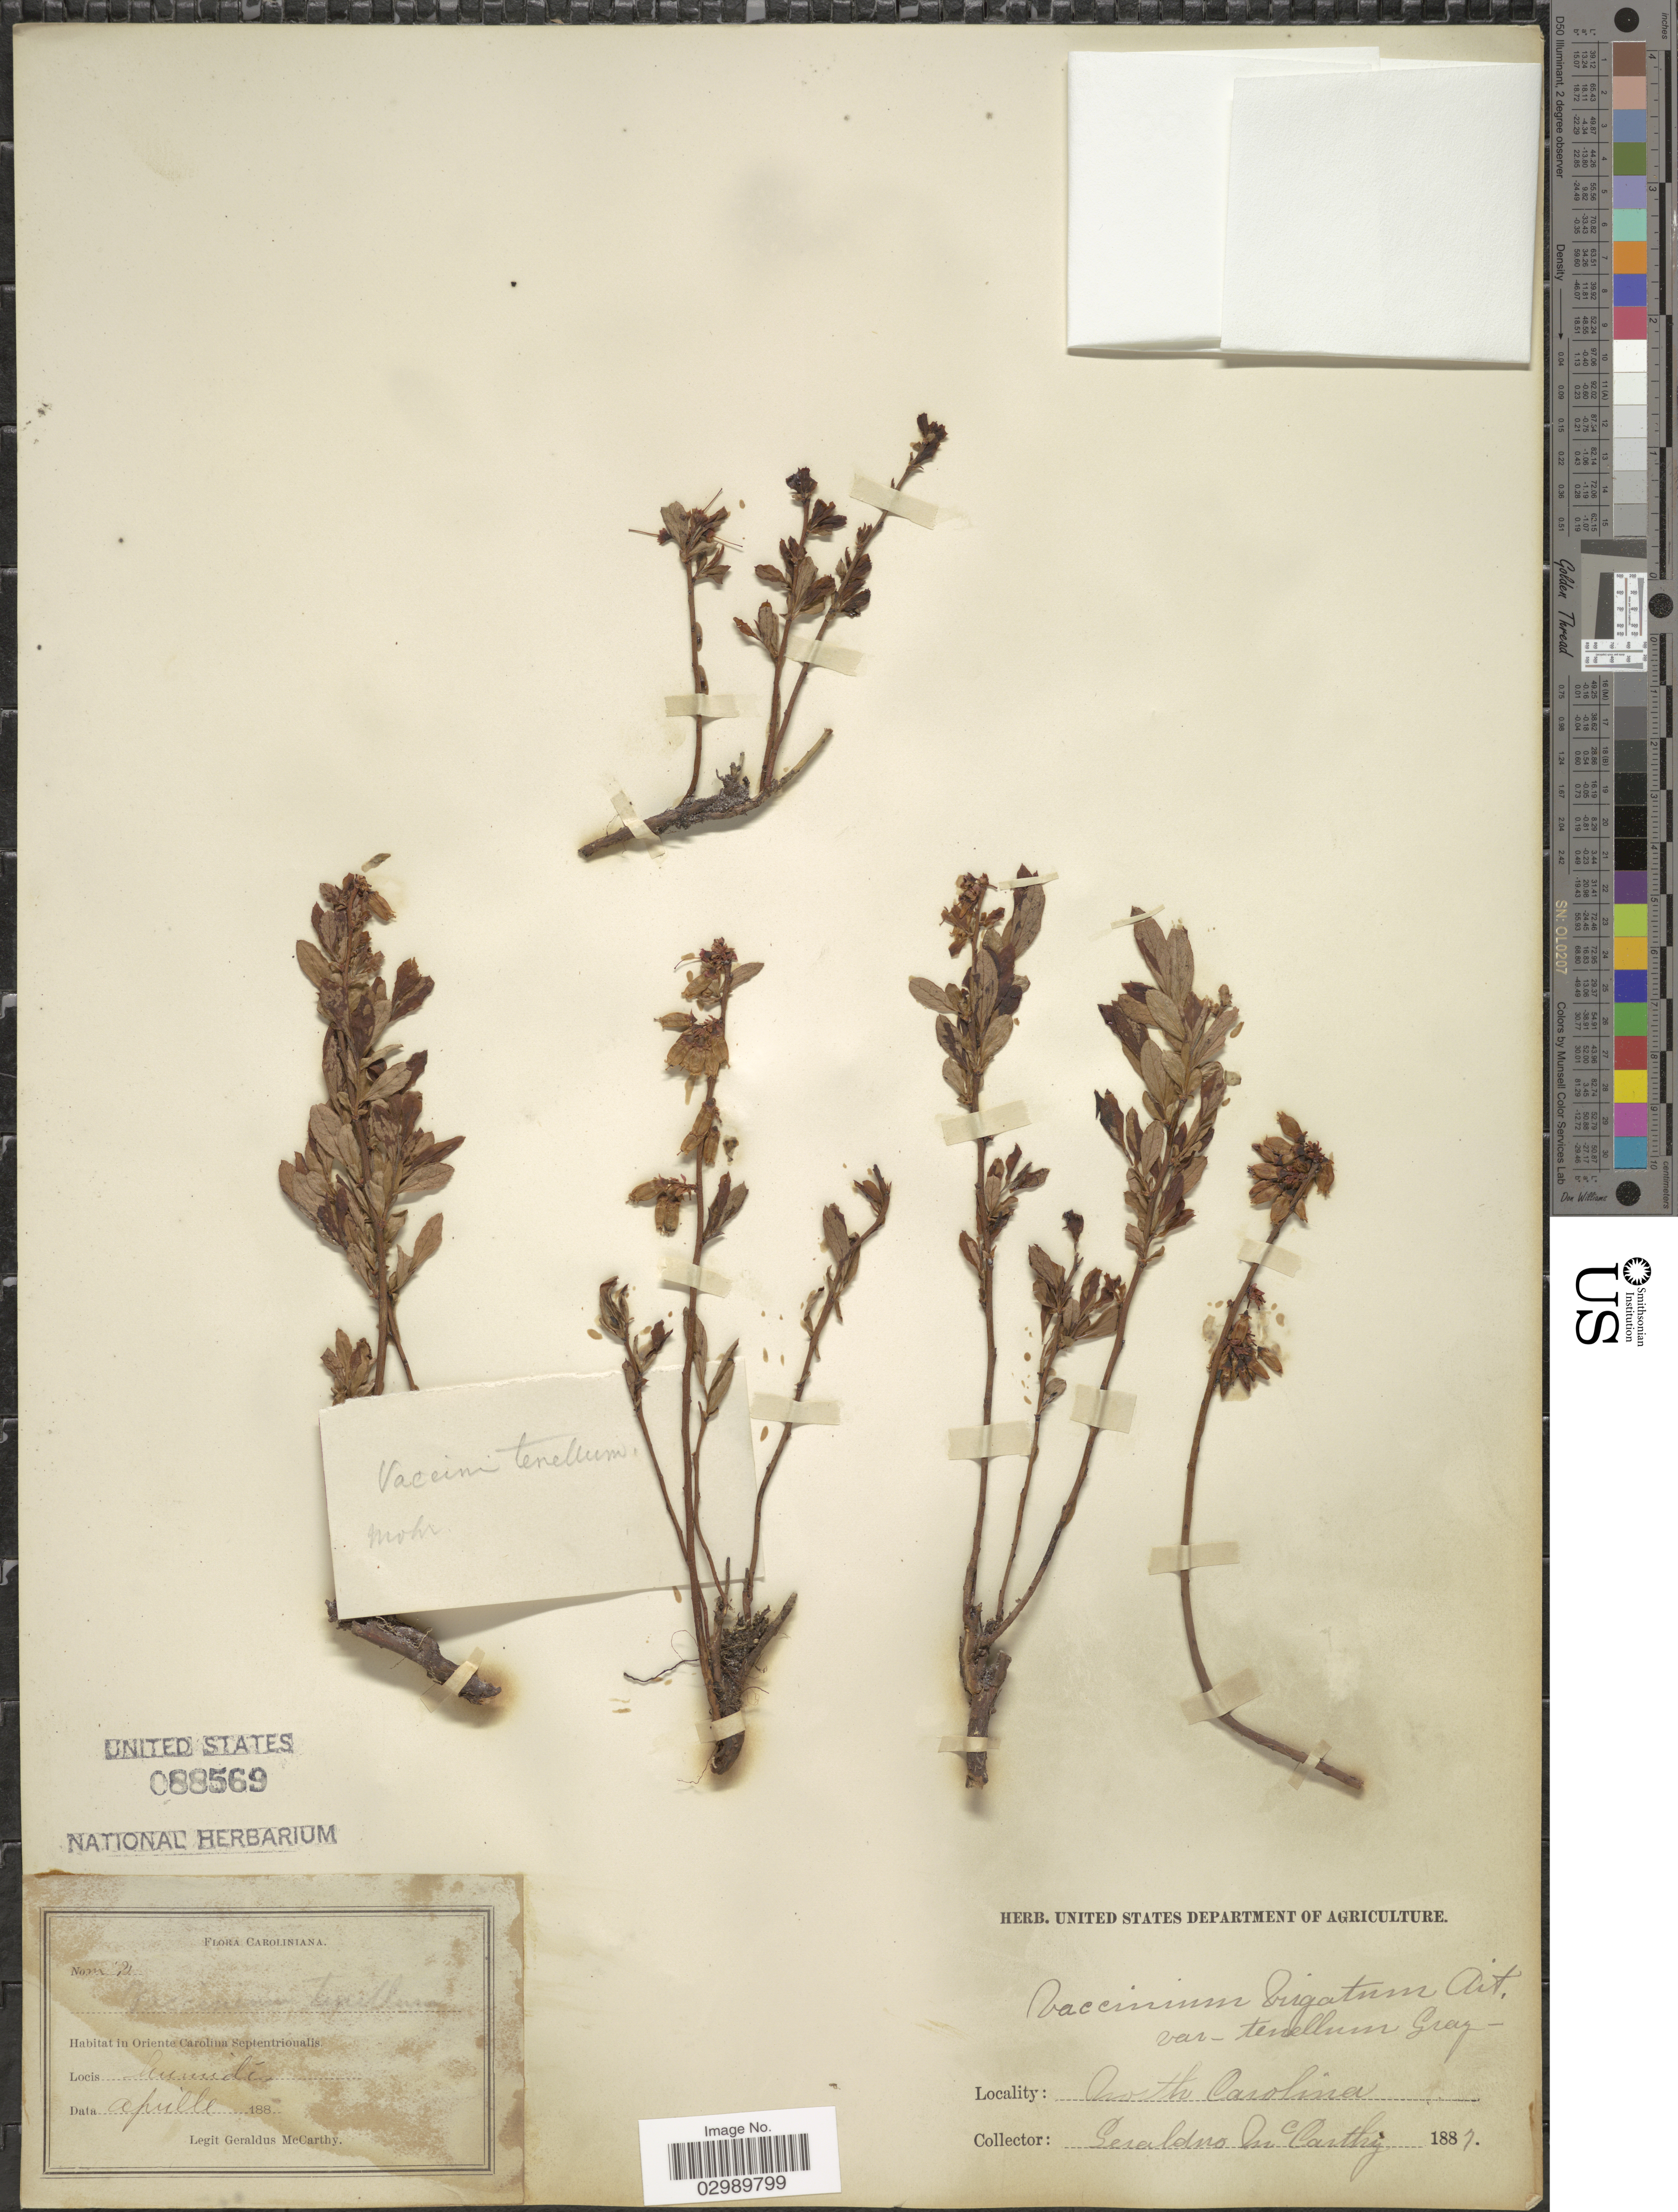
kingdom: Plantae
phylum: Tracheophyta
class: Magnoliopsida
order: Ericales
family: Ericaceae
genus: Vaccinium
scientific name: Vaccinium tenellum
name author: Aiton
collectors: M. McCarthy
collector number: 21*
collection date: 1887-04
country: United States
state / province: North Carolina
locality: Caroliniana. In Oriente Carolina Septentrionalis.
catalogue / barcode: US 85569